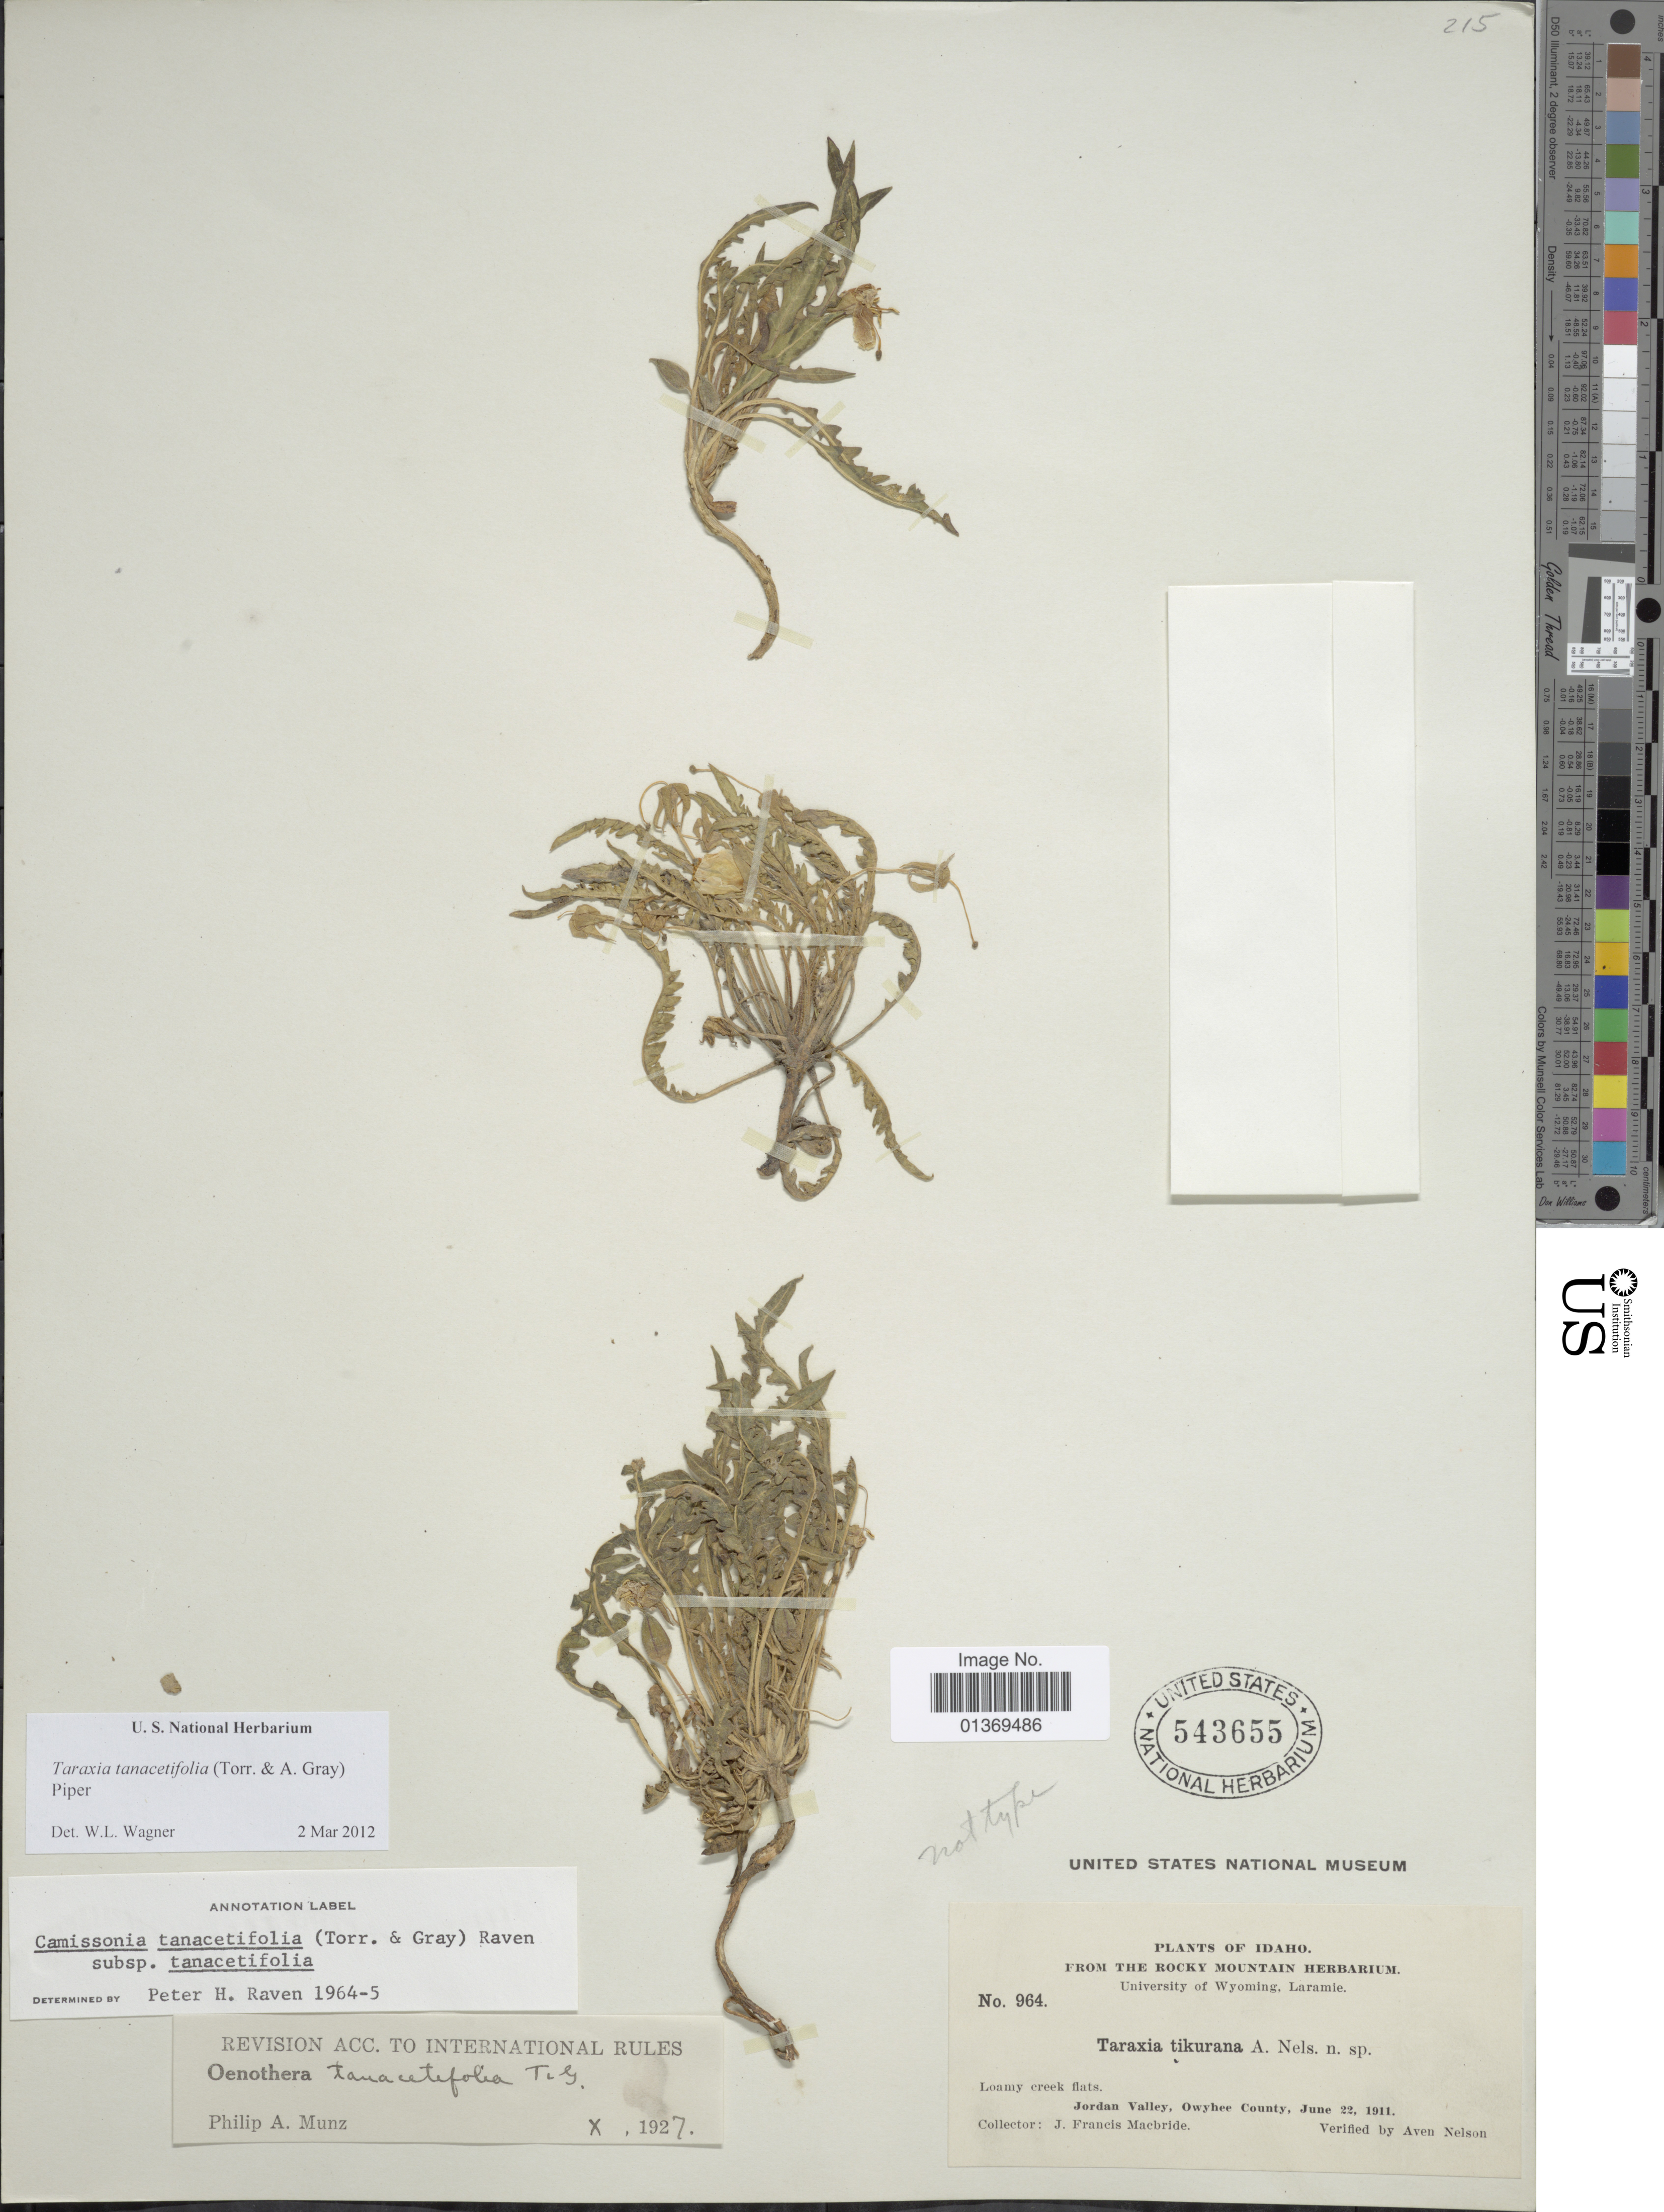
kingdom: Plantae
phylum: Tracheophyta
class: Magnoliopsida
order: Myrtales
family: Onagraceae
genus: Taraxia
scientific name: Taraxia tanacetifolia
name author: (Torr. & A. Gray) Piper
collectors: J. F. Macbride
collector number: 964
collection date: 1911-06-22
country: United States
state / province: Idaho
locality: Jordan Valley, Owyhee County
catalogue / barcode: US 543655